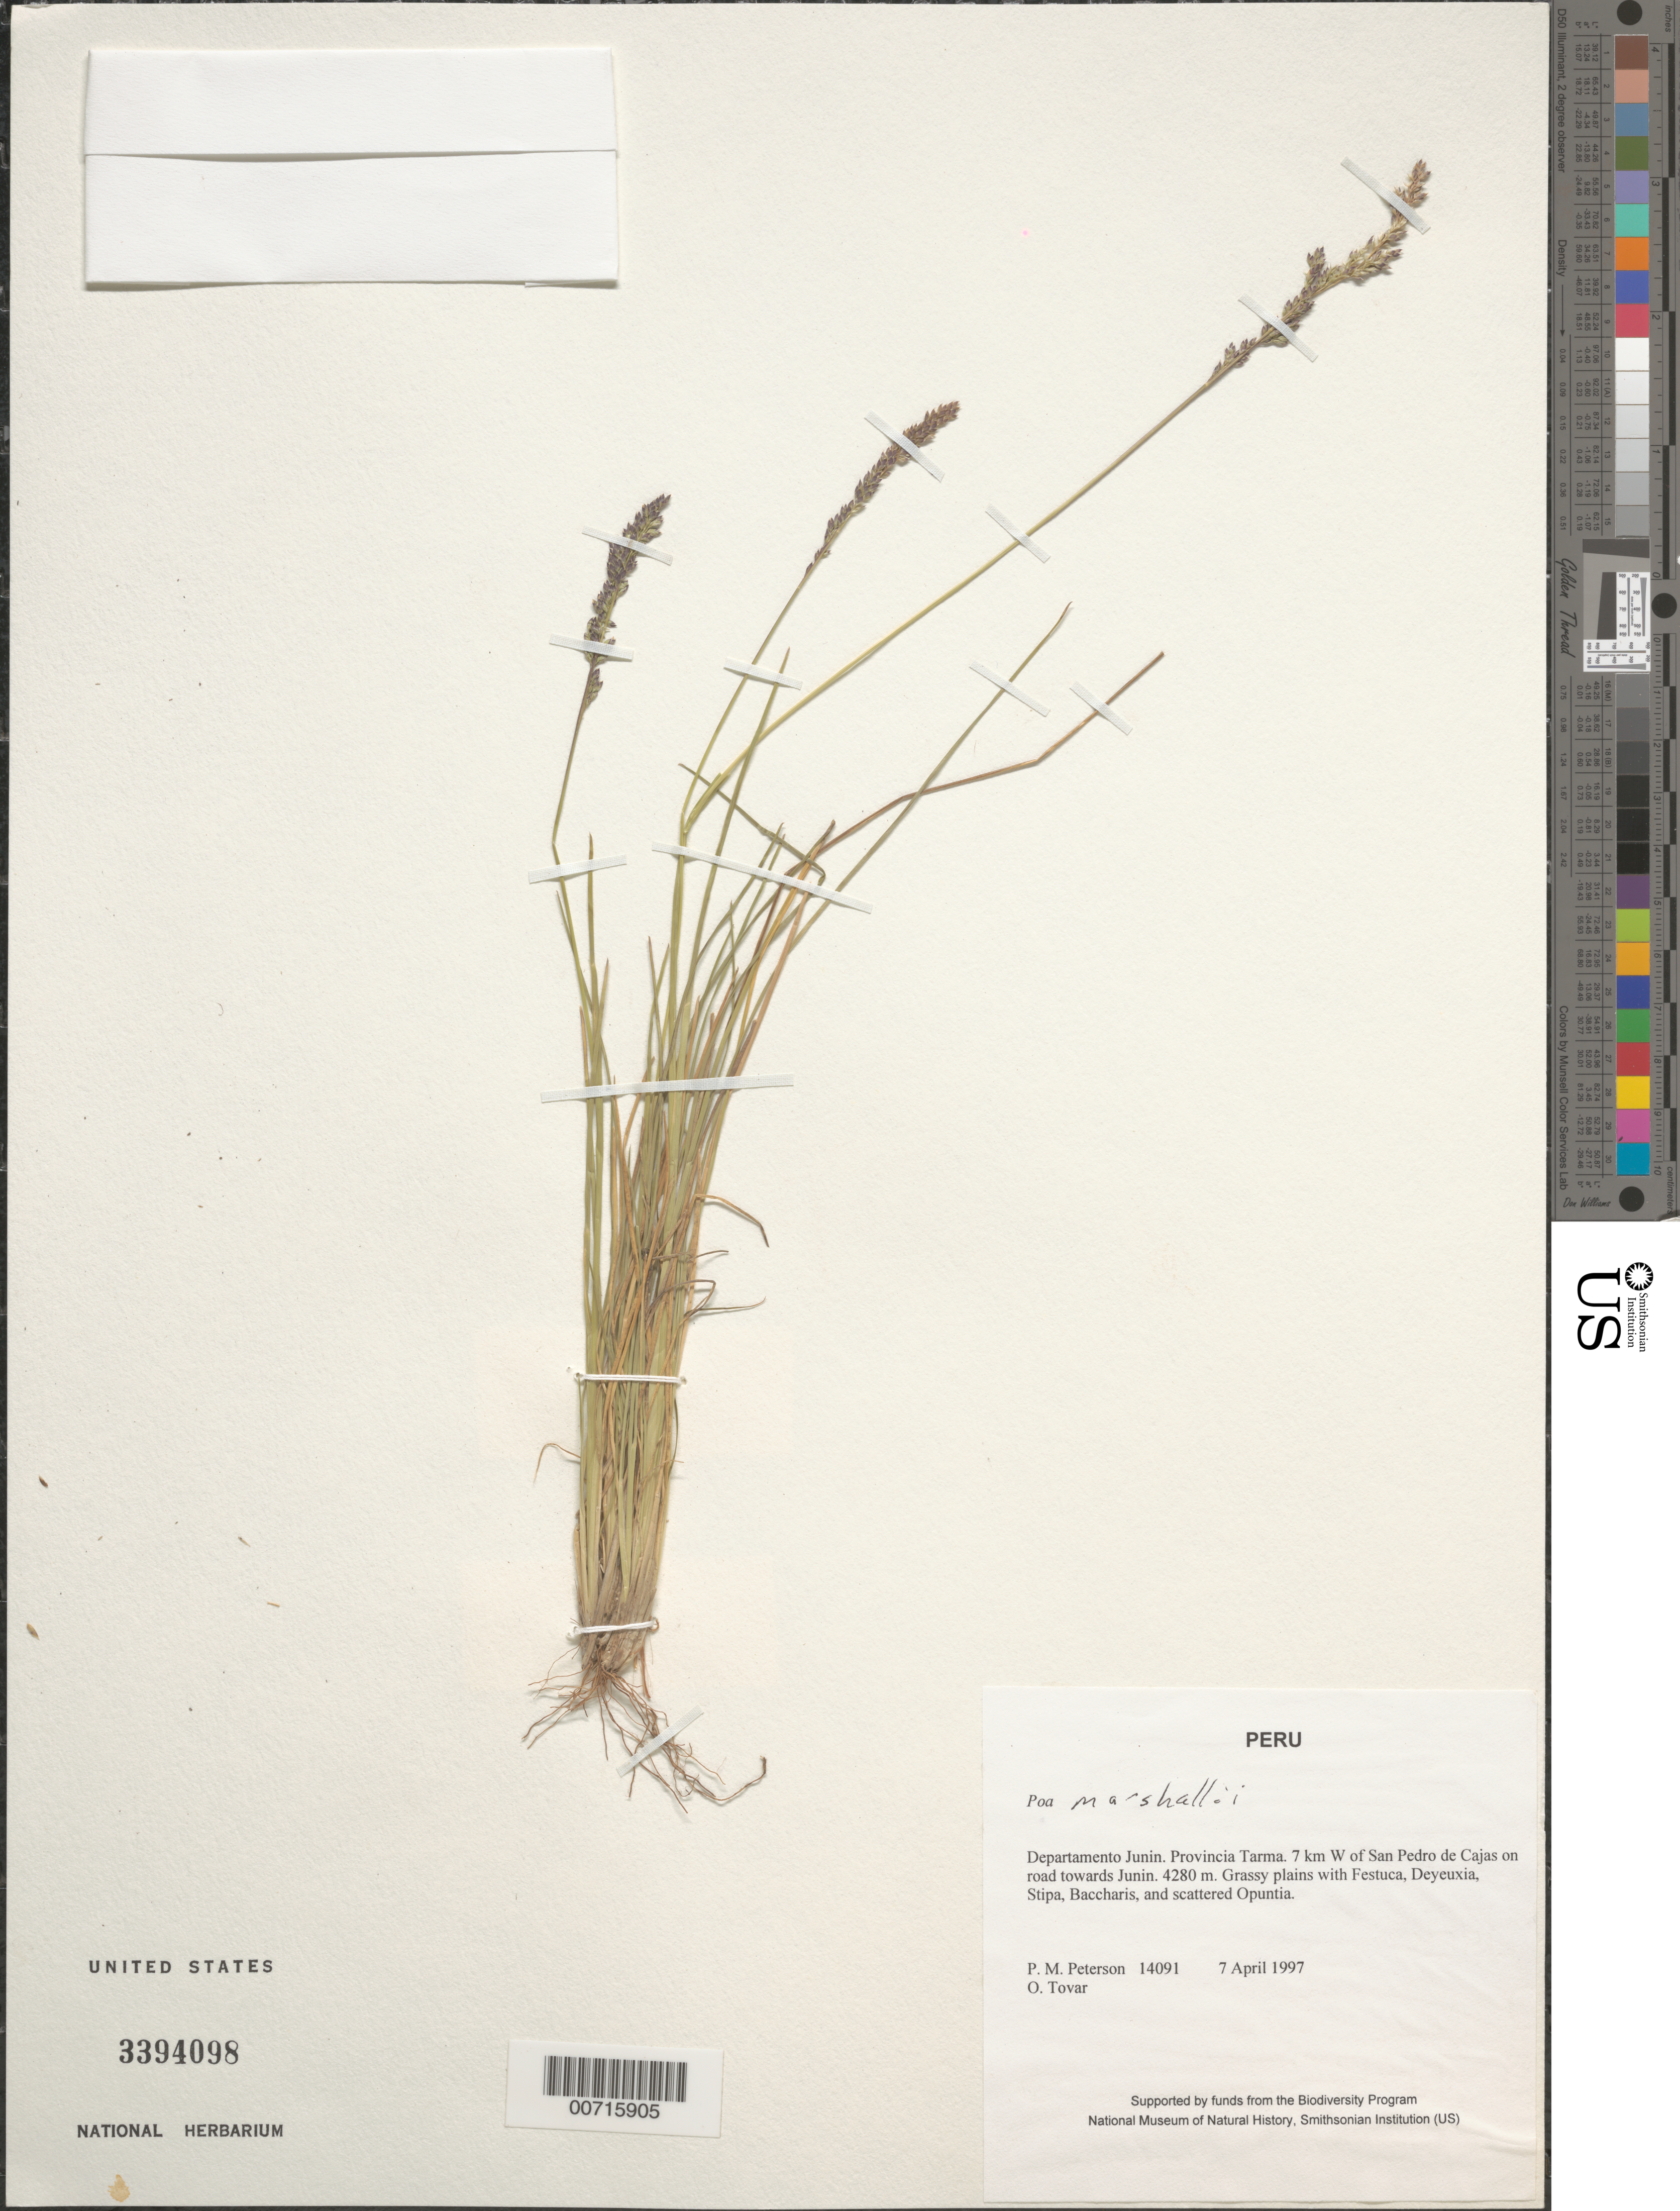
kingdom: Plantae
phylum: Tracheophyta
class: Liliopsida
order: Poales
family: Poaceae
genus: Poa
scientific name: Poa marshallii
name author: Tovar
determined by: Soreng, Robert J., Research Associate (BOT), Smithsonian Institution - National Museum of Natural History (UNITED STATES)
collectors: P. M. Peterson & Ó. Tovar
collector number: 14091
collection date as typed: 07 Apr 1997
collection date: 1997-04-07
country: Peru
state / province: Junín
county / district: Tarma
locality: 7 km W of San Pedro de Cajas on road towards Junin.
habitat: Grassy plains with Festuca, Deyeuxia, Stipa, Baccharis, and scattered Opuntia.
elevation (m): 4280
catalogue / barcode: US 3394098